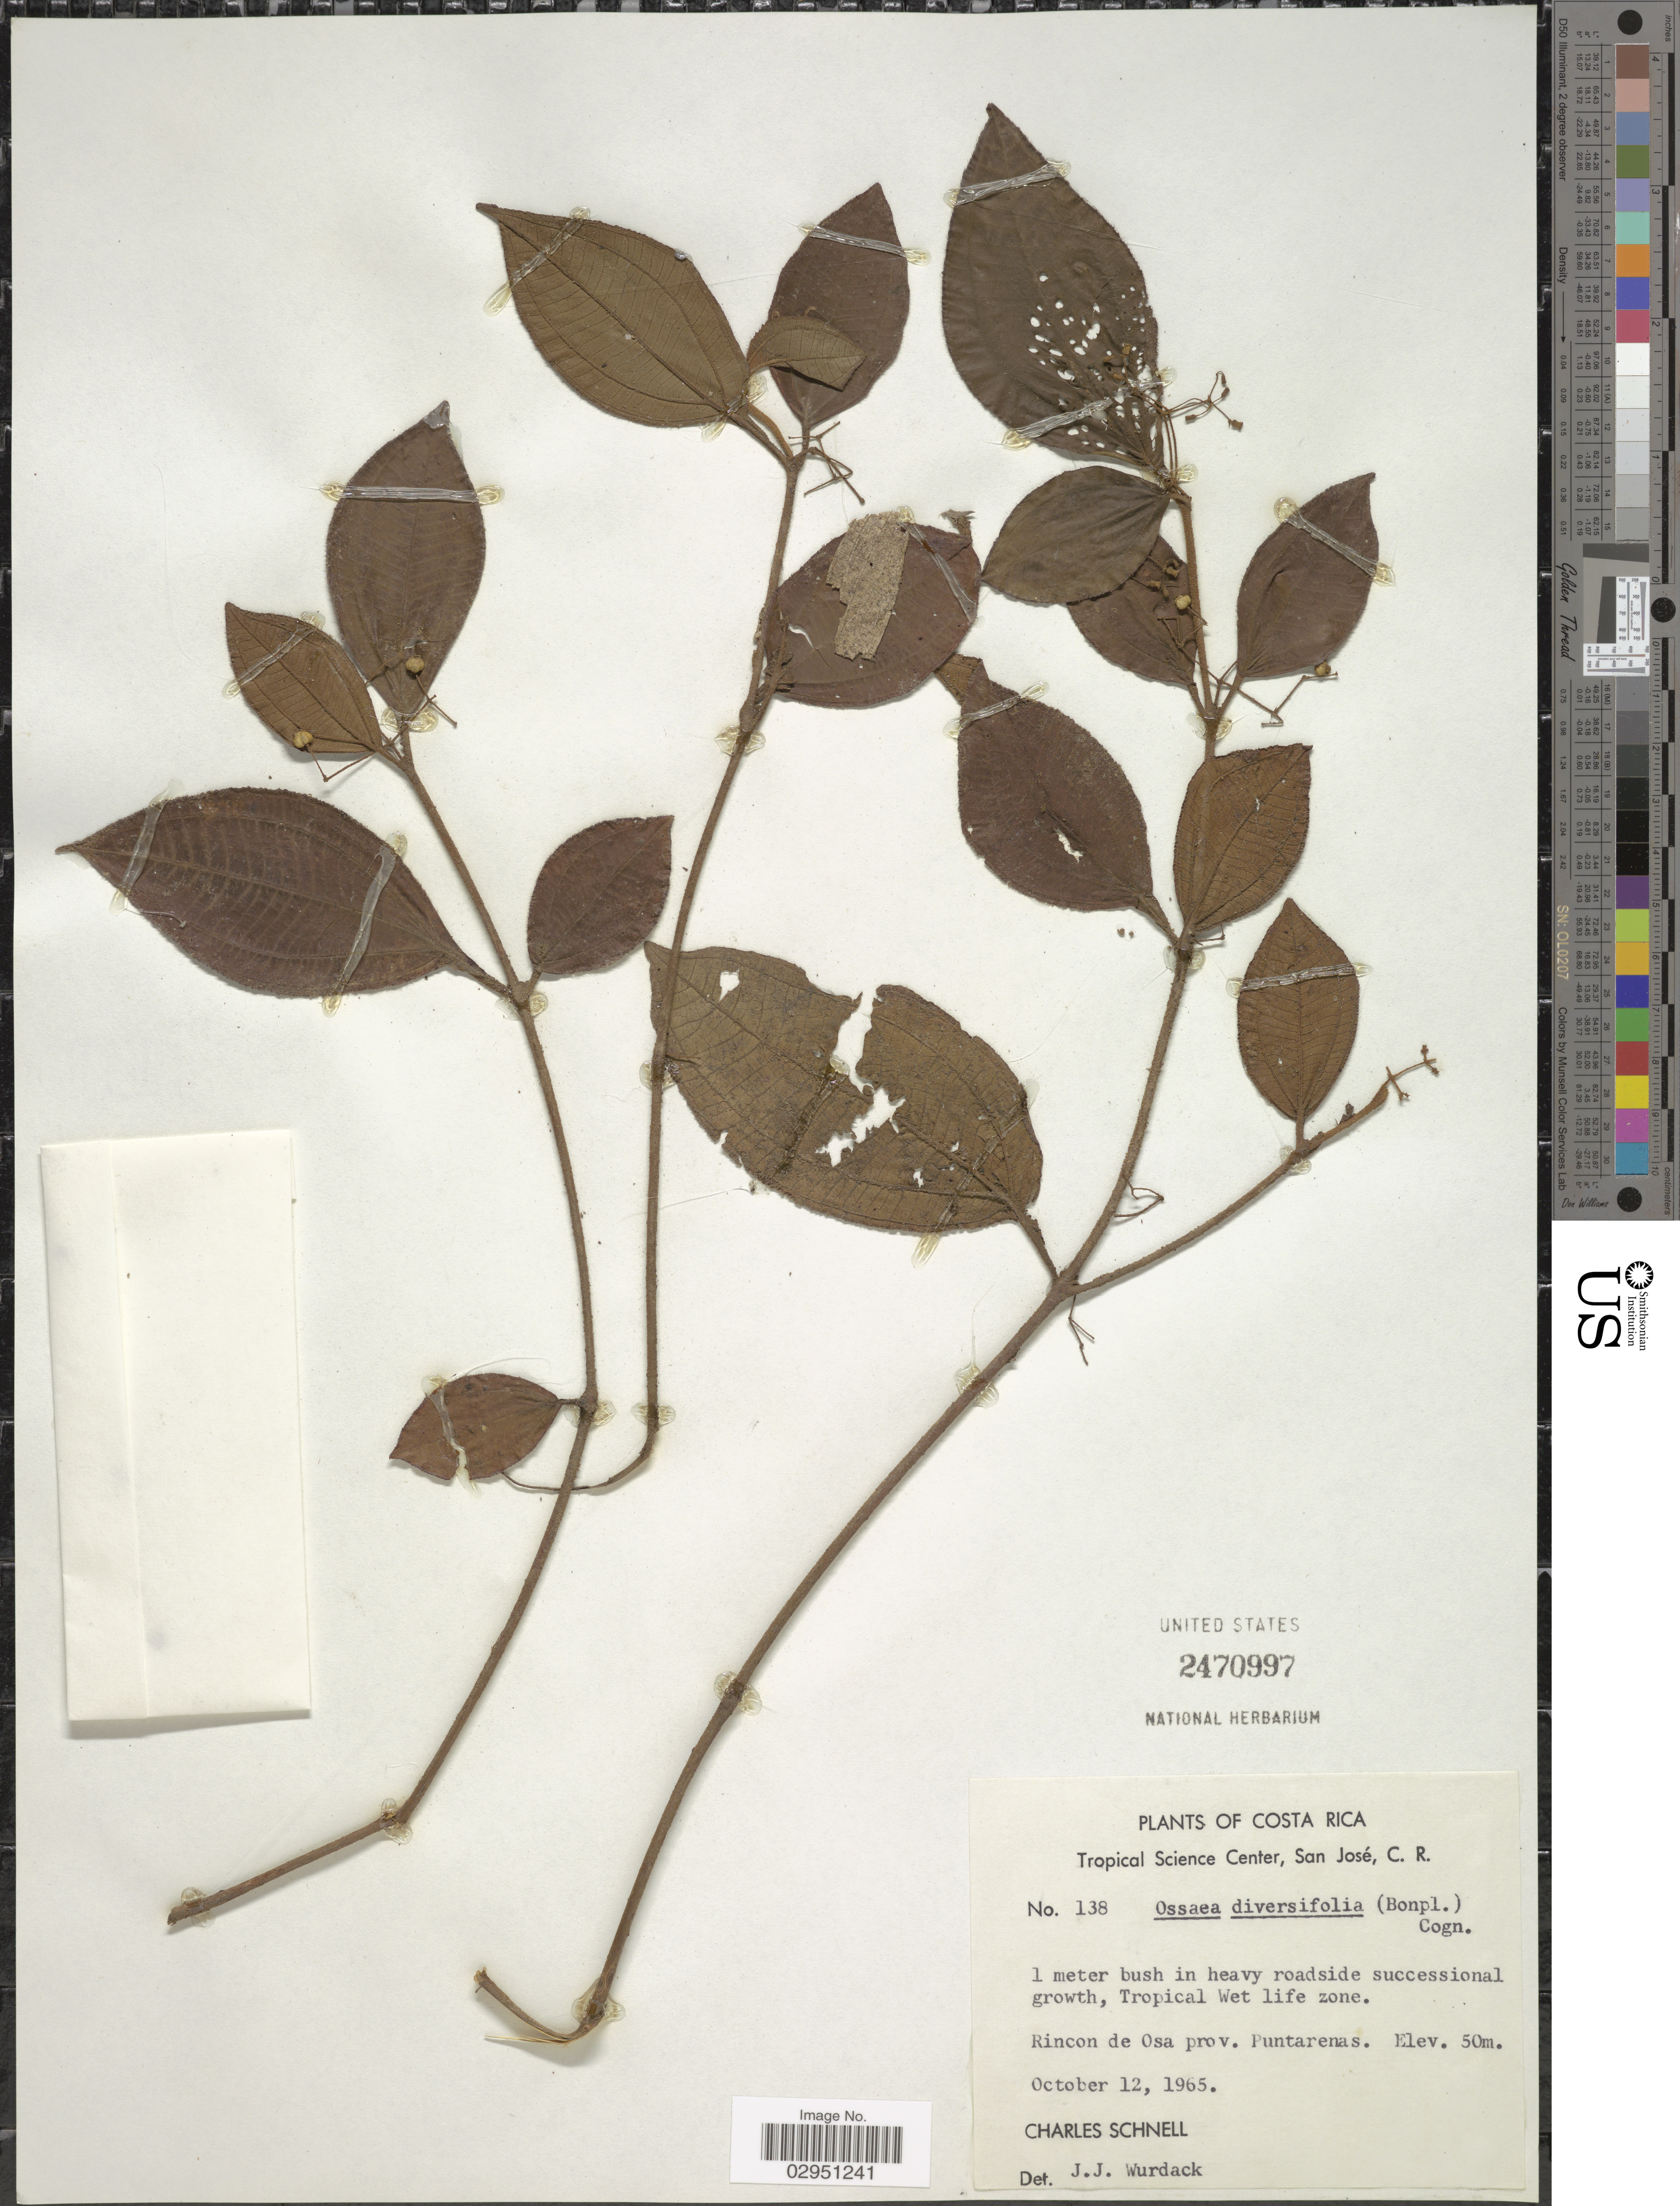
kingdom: Plantae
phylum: Tracheophyta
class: Magnoliopsida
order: Myrtales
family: Melastomataceae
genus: Ossaea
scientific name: Ossaea diversifolia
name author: Cogn.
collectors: C. Schnell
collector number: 138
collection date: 1965-10-12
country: Costa Rica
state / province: Puntarenas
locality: Tropical Wet life zone. Rincon de Osa prov. Puntarenas.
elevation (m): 50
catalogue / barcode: US 2470997